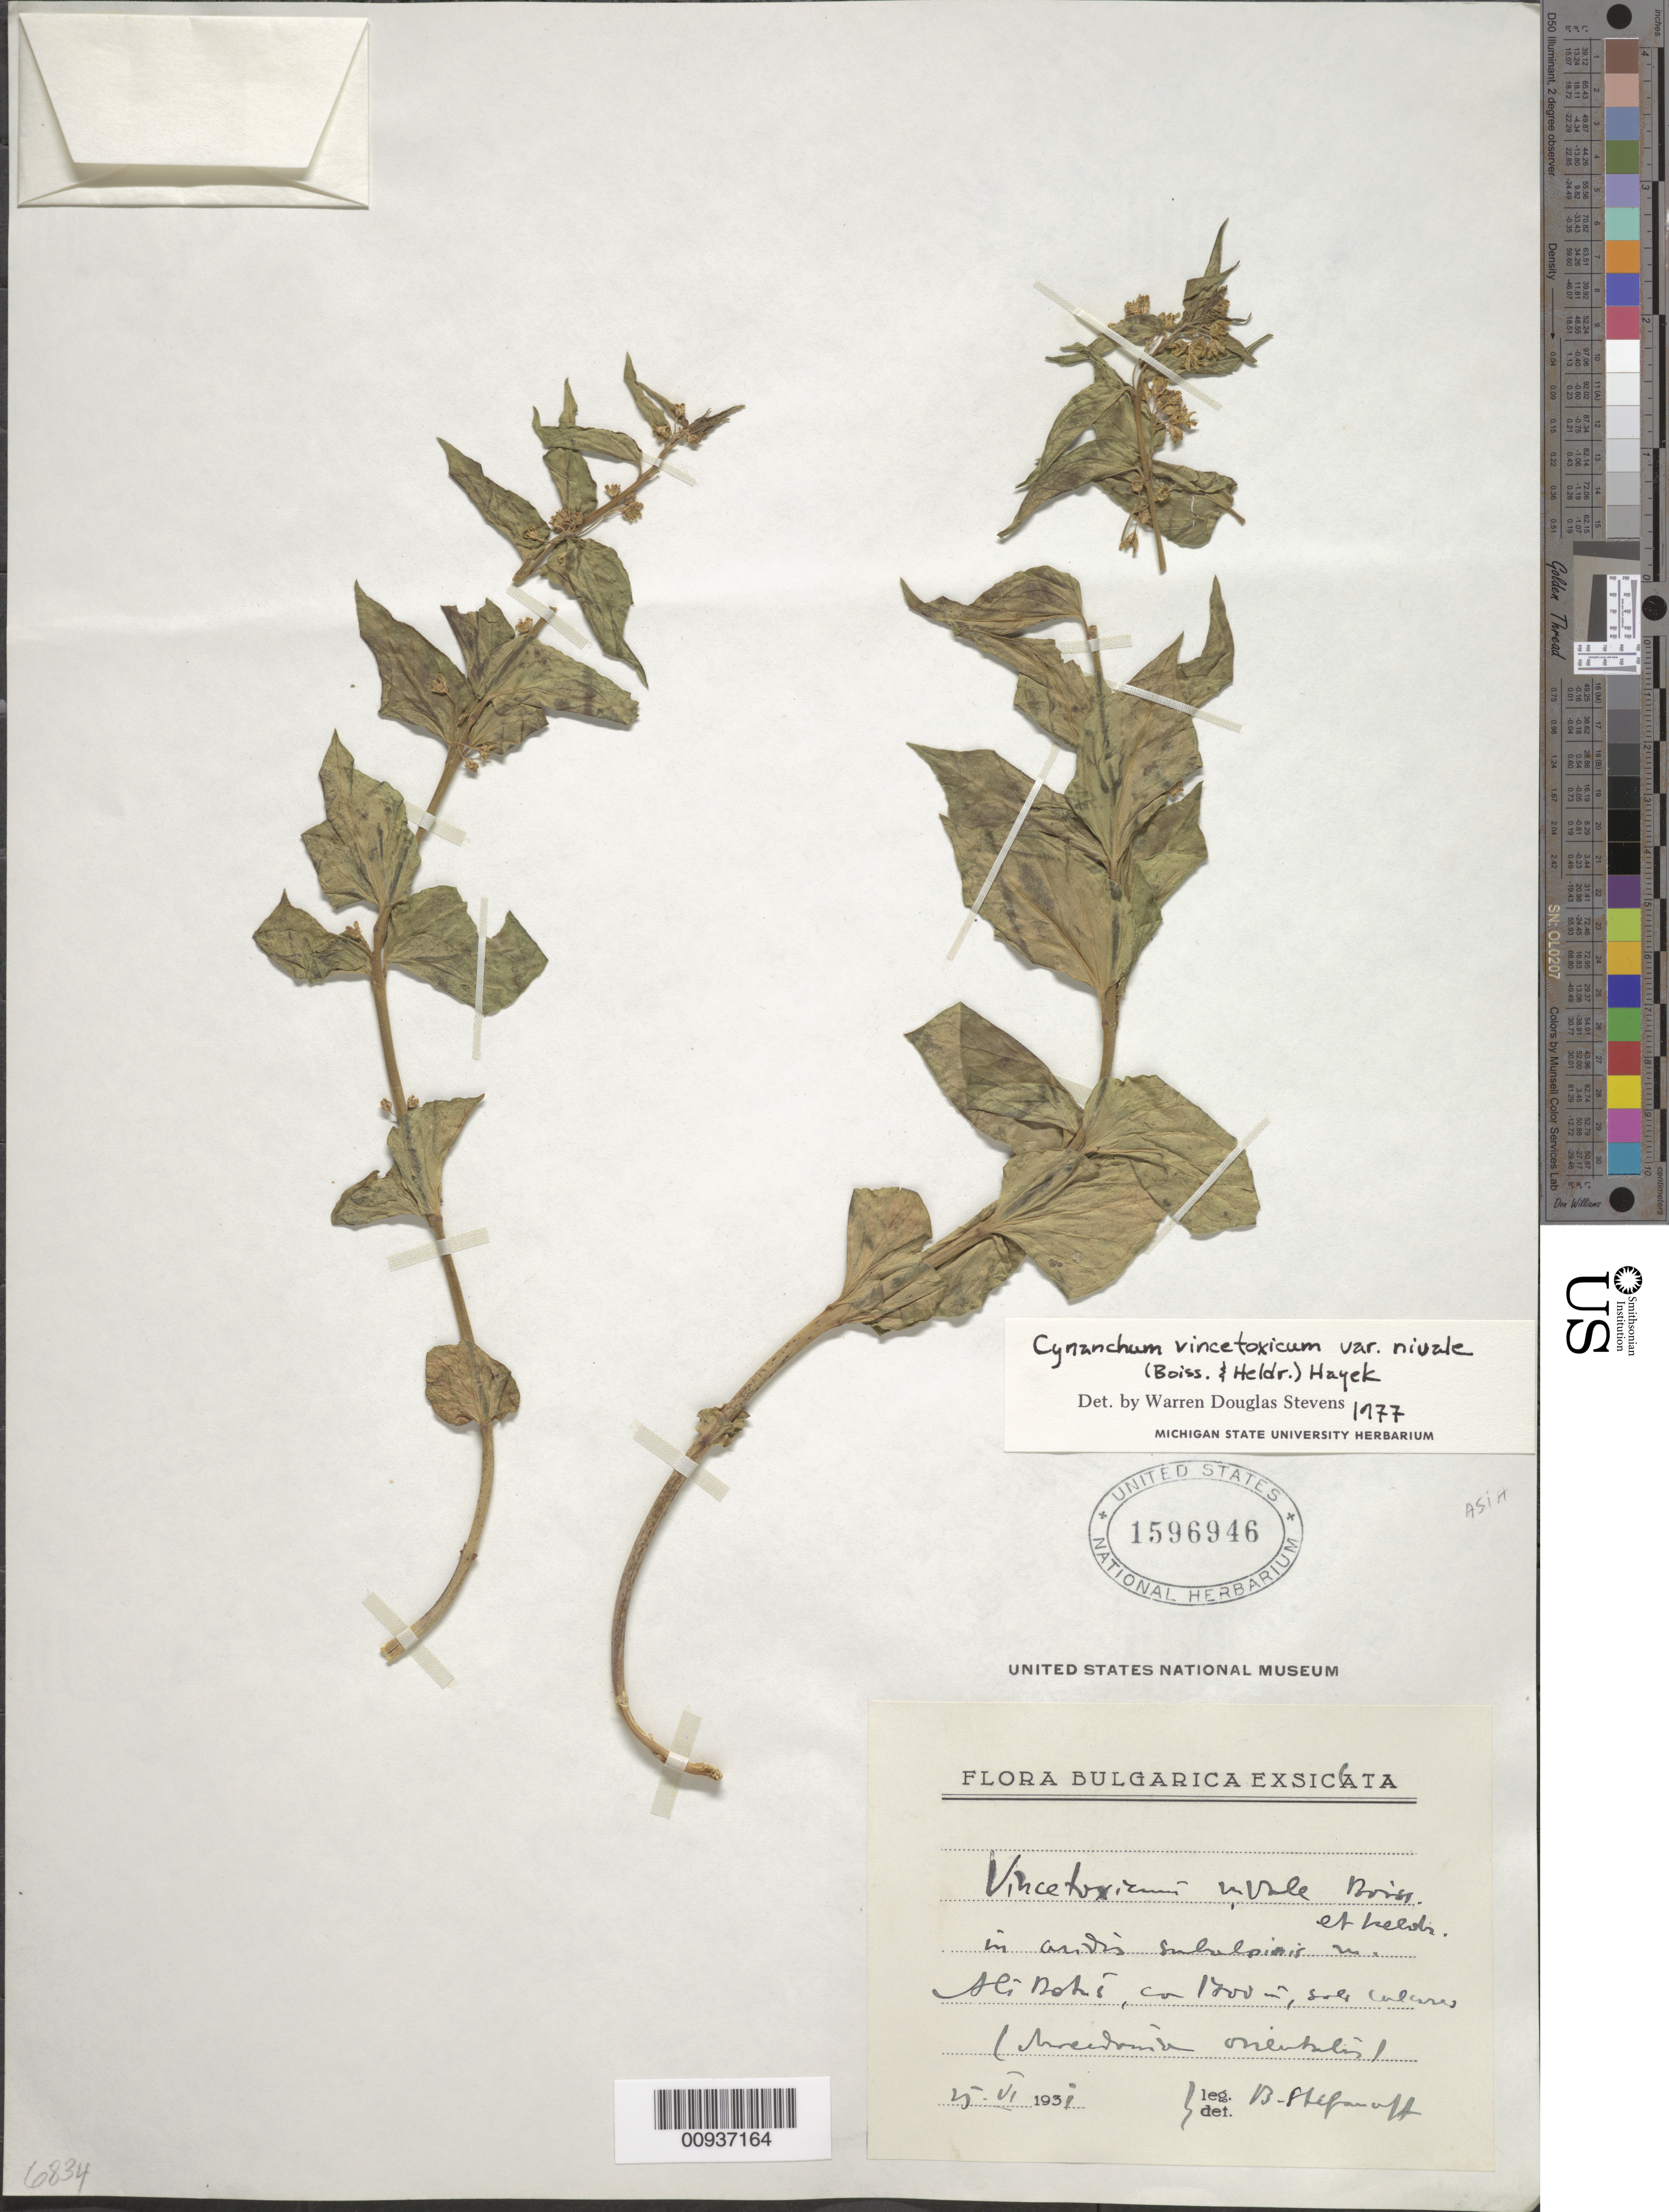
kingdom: Plantae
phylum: Tracheophyta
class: Magnoliopsida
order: Gentianales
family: Apocynaceae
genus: Cynanchum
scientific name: Cynanchum vincetoxicum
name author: Pers.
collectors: B. Stefanoff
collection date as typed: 15 Jun 1831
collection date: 1831-06-15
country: Bulgaria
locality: Flora Bulgarica Exsicata. Macedonia orientalis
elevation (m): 1800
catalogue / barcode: US 1596946